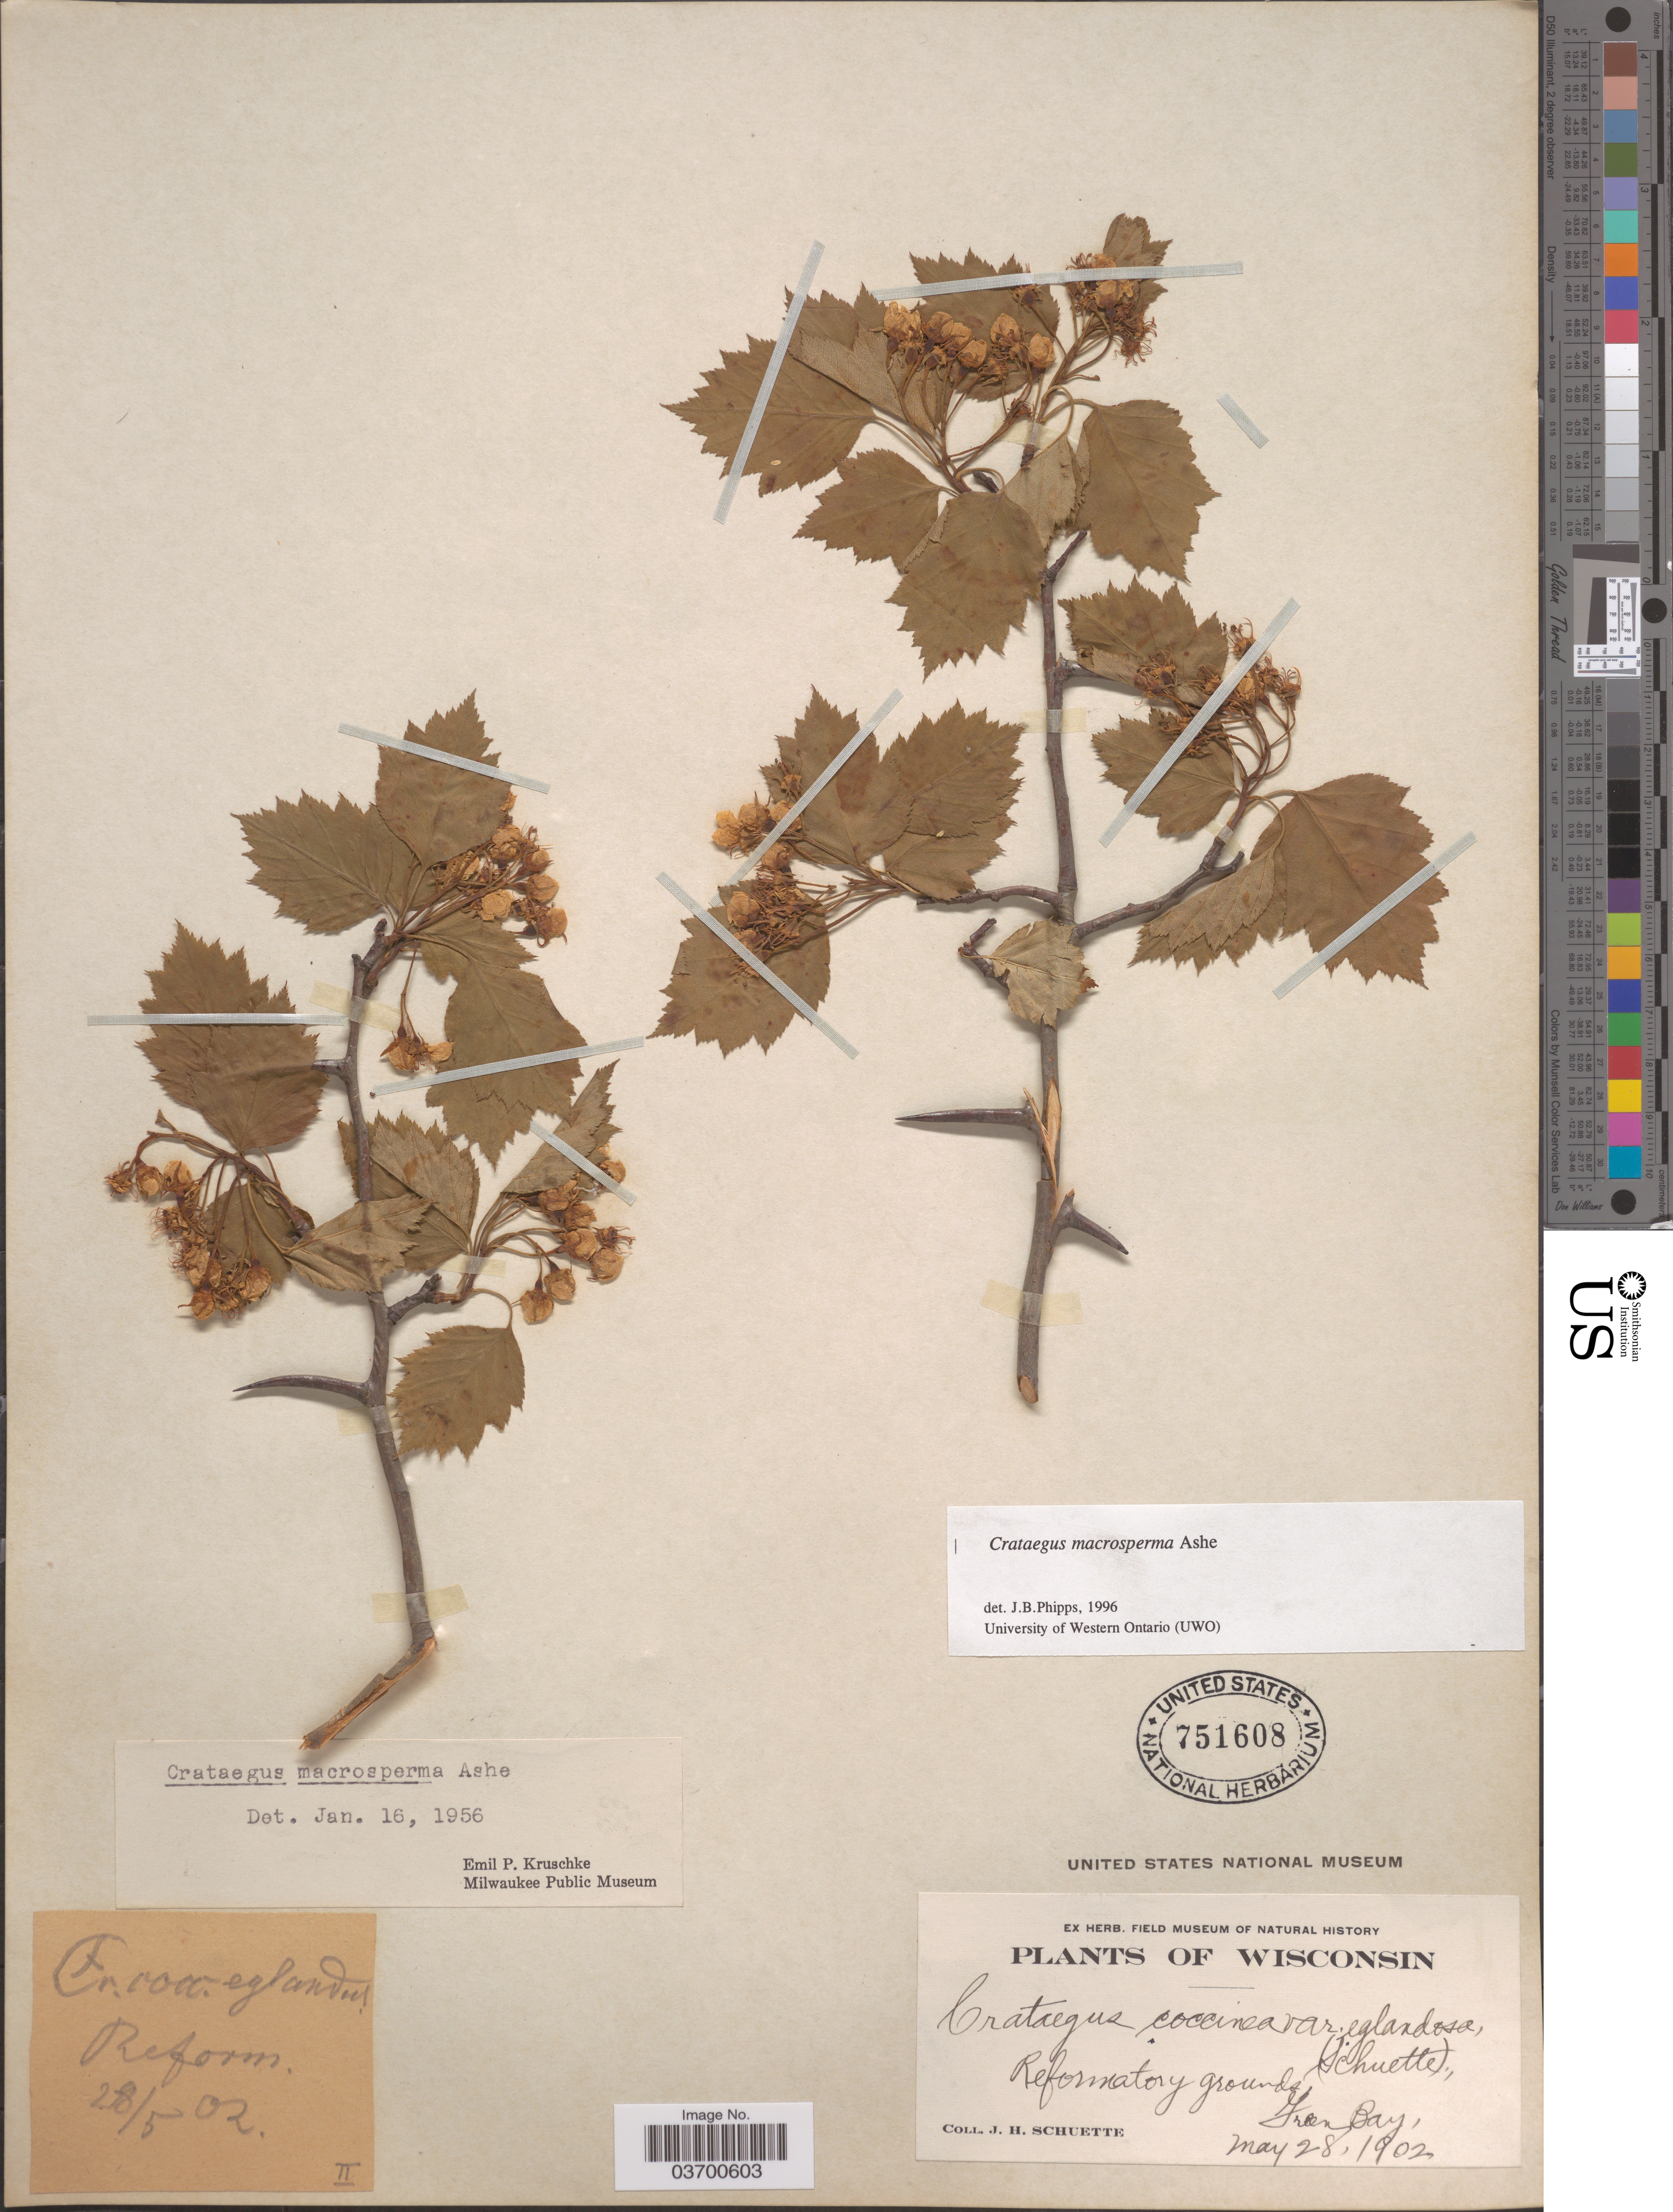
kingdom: Plantae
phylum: Tracheophyta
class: Magnoliopsida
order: Rosales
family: Rosaceae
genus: Crataegus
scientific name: Crataegus macrosperma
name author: Ashe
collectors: J. H. Schuette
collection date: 1902-05-28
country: United States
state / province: Wisconsin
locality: Reformatory grounds. Green Bay.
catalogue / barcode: US 751608